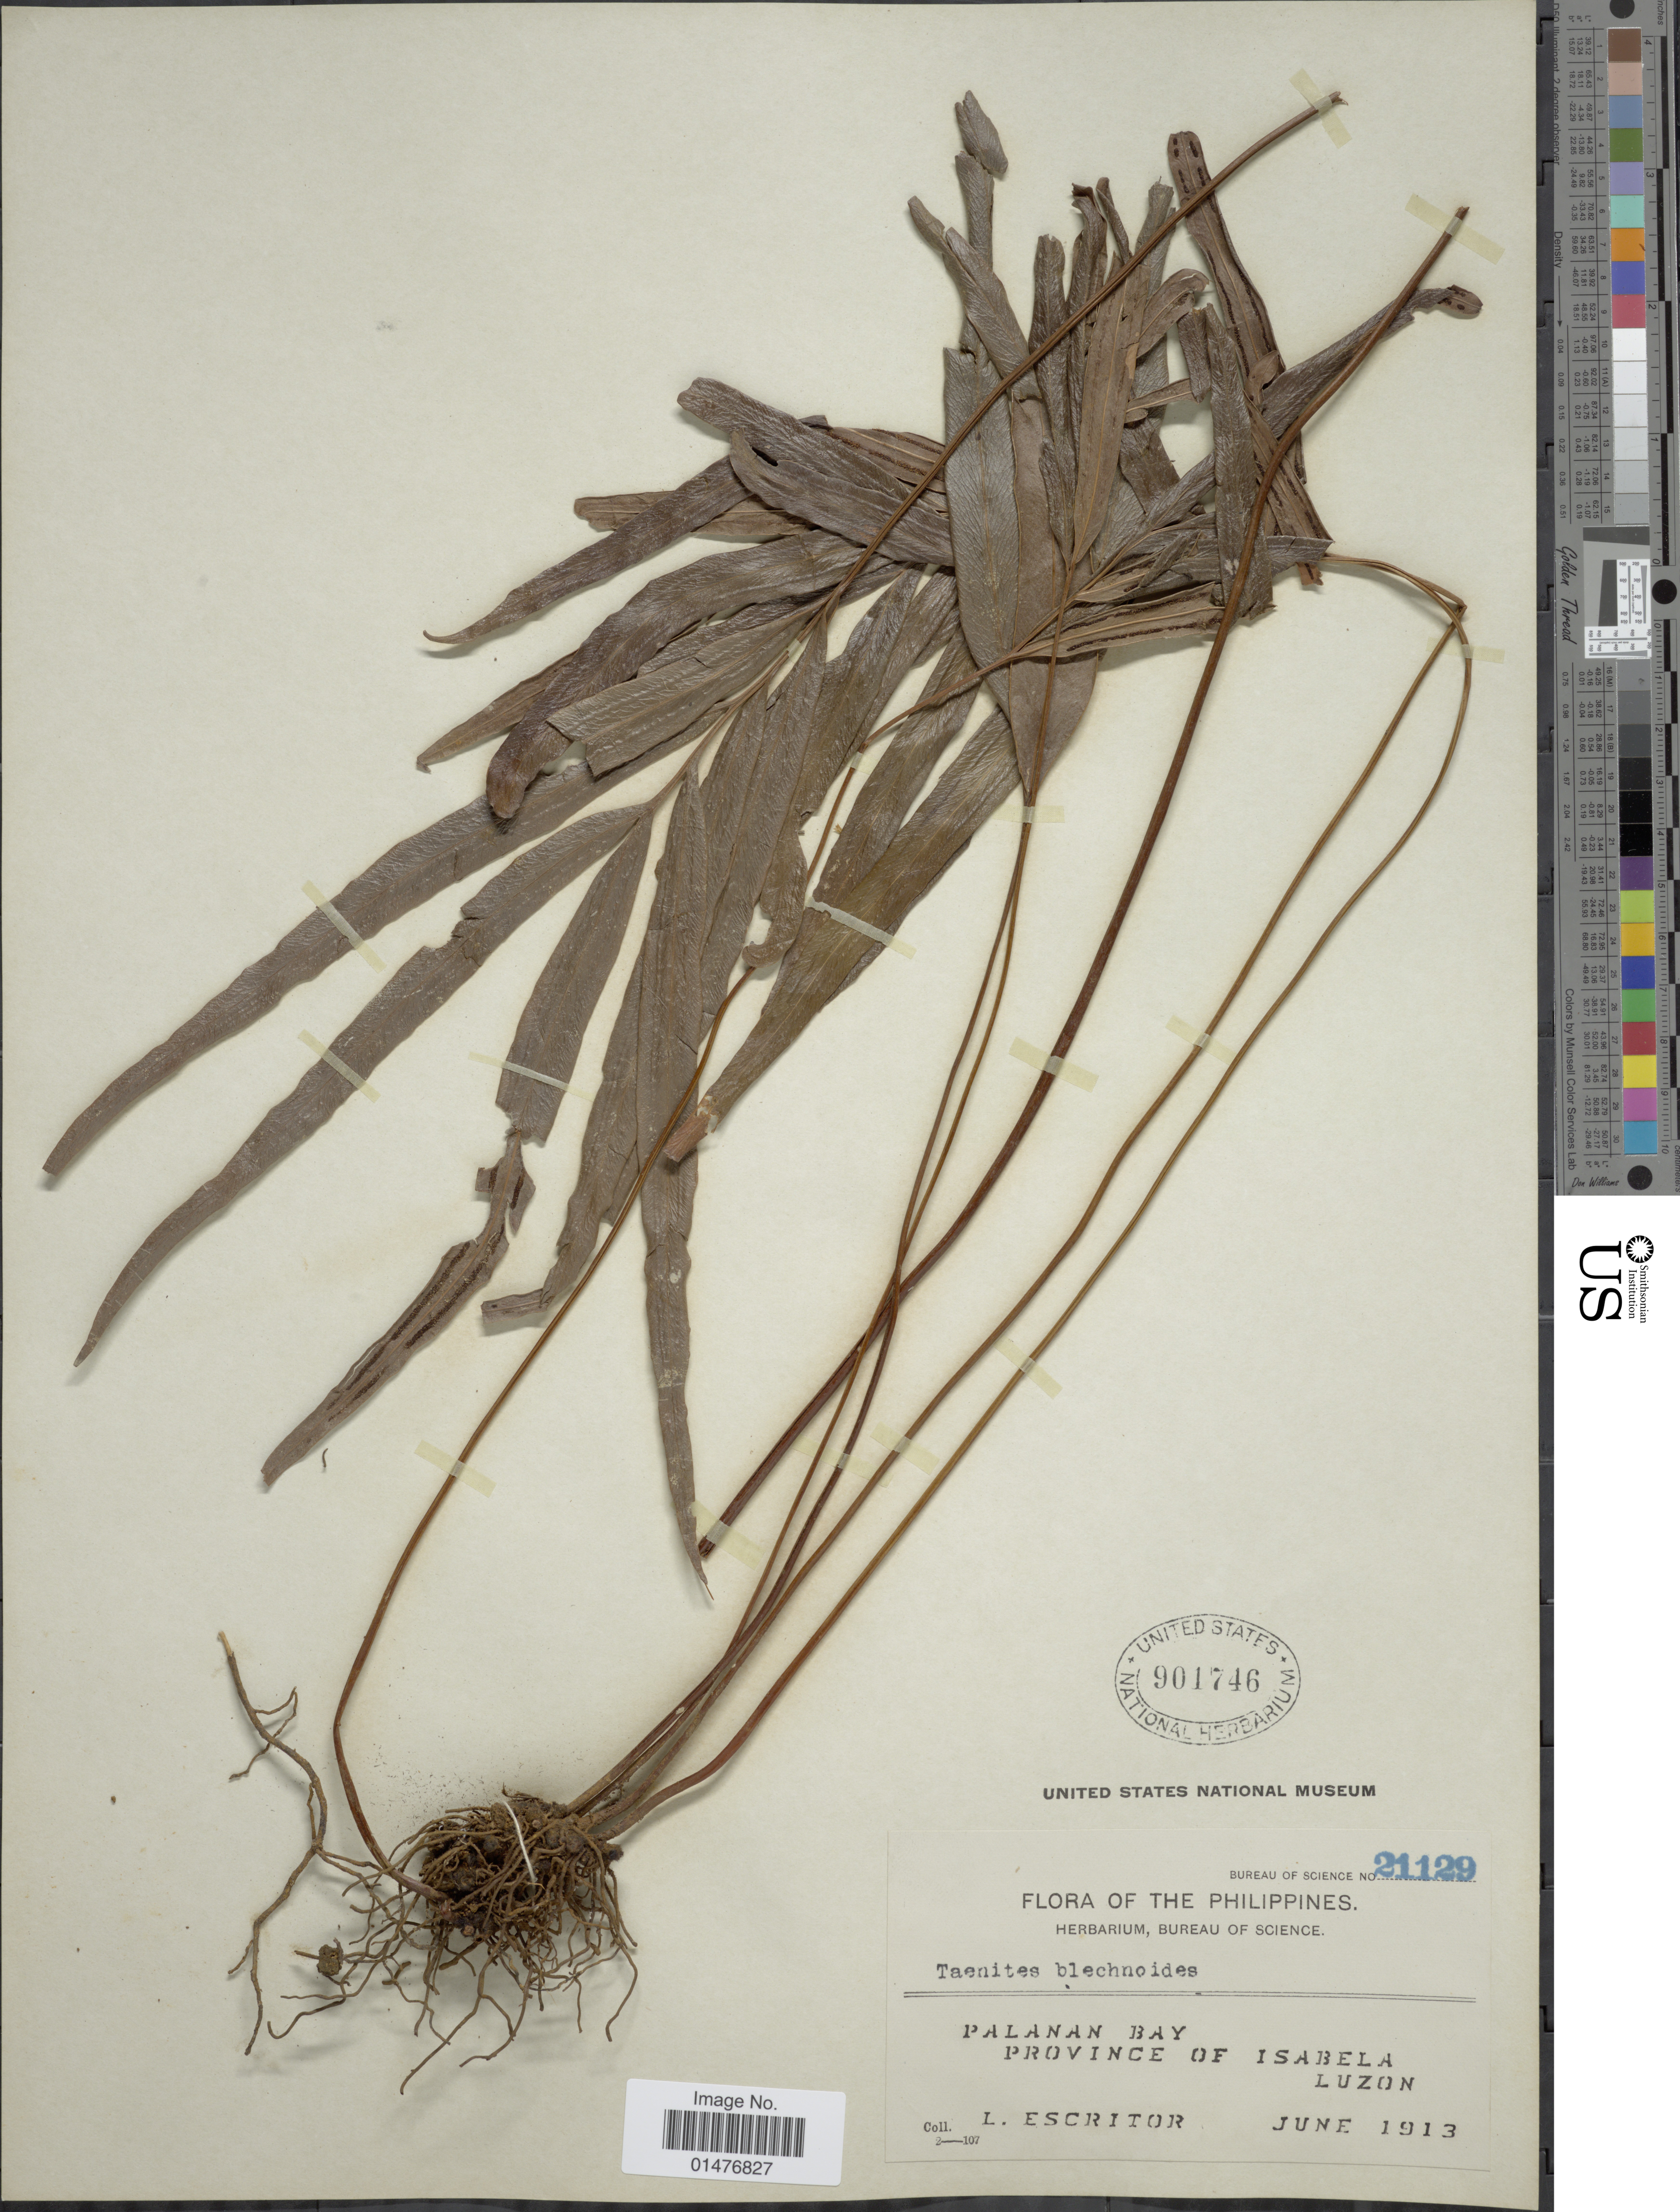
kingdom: Plantae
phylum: Tracheophyta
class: Polypodiopsida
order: Polypodiales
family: Pteridaceae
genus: Taenitis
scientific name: Taenitis blechnoides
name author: (Willd.) Sw.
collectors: L. Escritor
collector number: Bureau of Science21129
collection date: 1913-06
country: Philippines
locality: Palanan Bay, Province of Isabela, Luzon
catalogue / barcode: US 901746